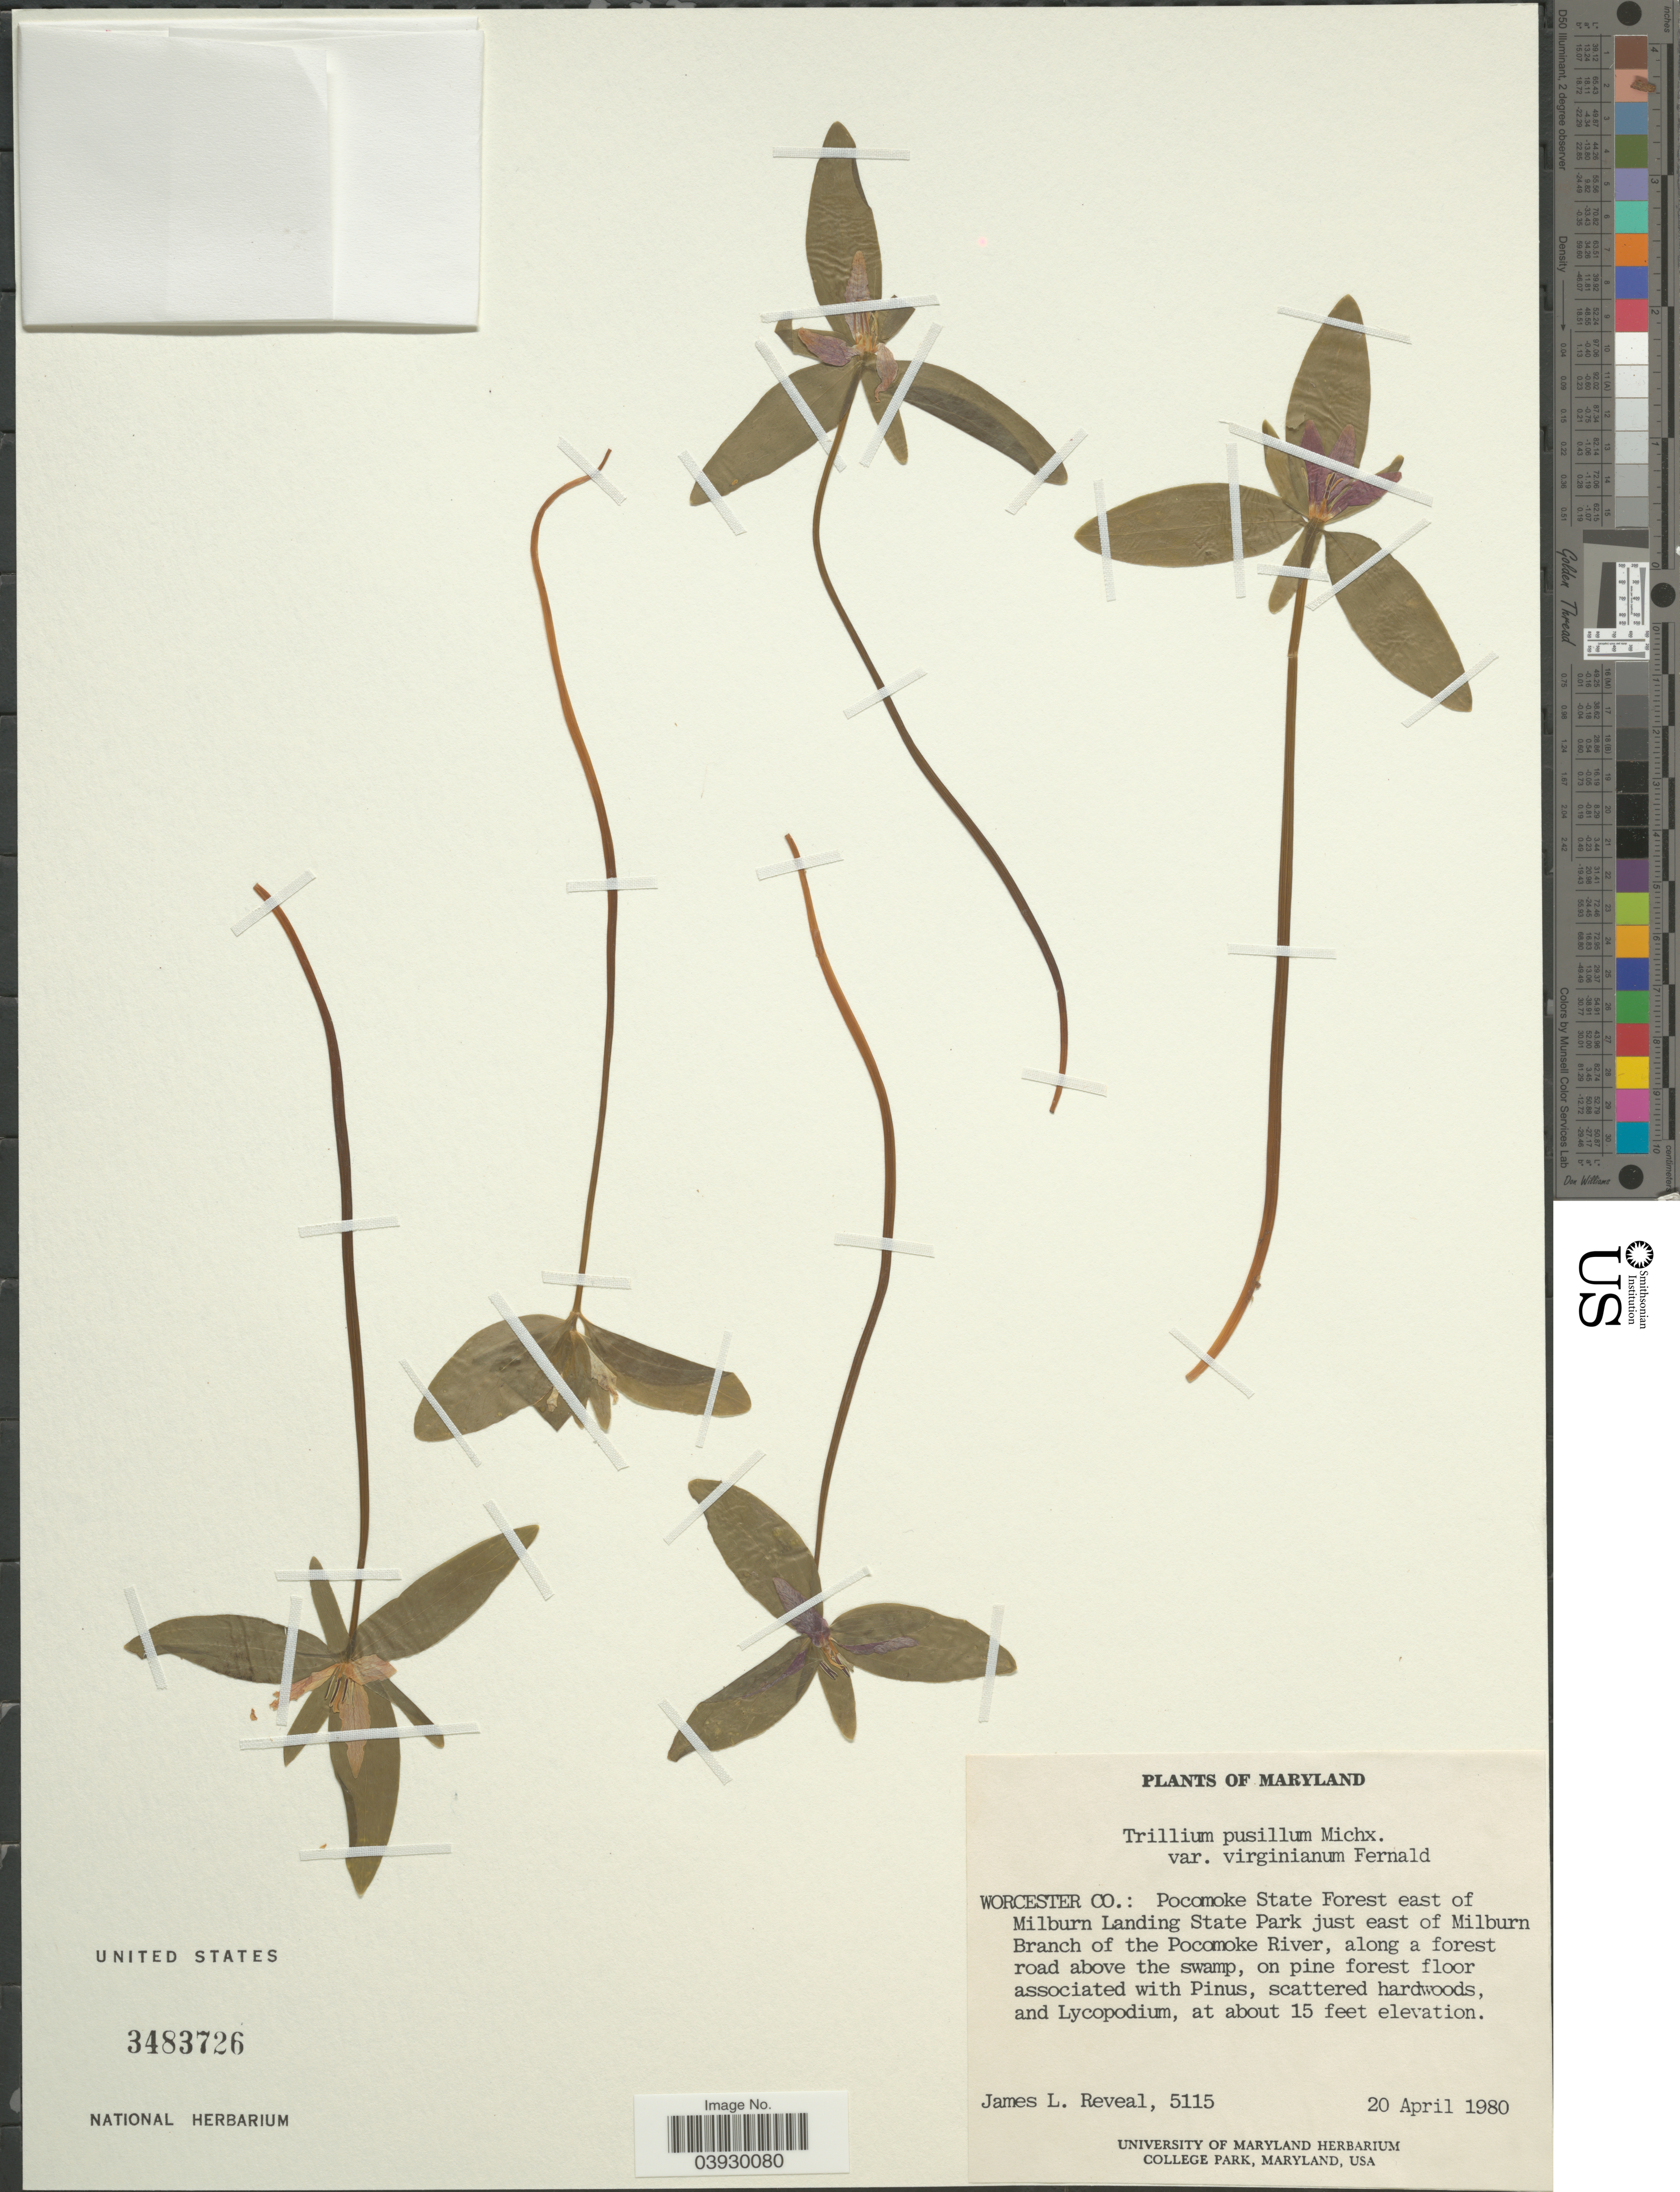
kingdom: Plantae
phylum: Tracheophyta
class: Liliopsida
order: Liliales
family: Melanthiaceae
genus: Trillium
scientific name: Trillium pusillum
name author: Michx.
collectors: J. L. Reveal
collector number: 5115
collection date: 1980-04-20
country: United States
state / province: Maryland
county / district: Worcester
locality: Worcester Co.: Pocomoke State Forest east of Milburn Landing State Park just east of Milburn Branch of the Pocomoke River, along a forest road above the swamp.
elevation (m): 5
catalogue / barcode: US 3483726